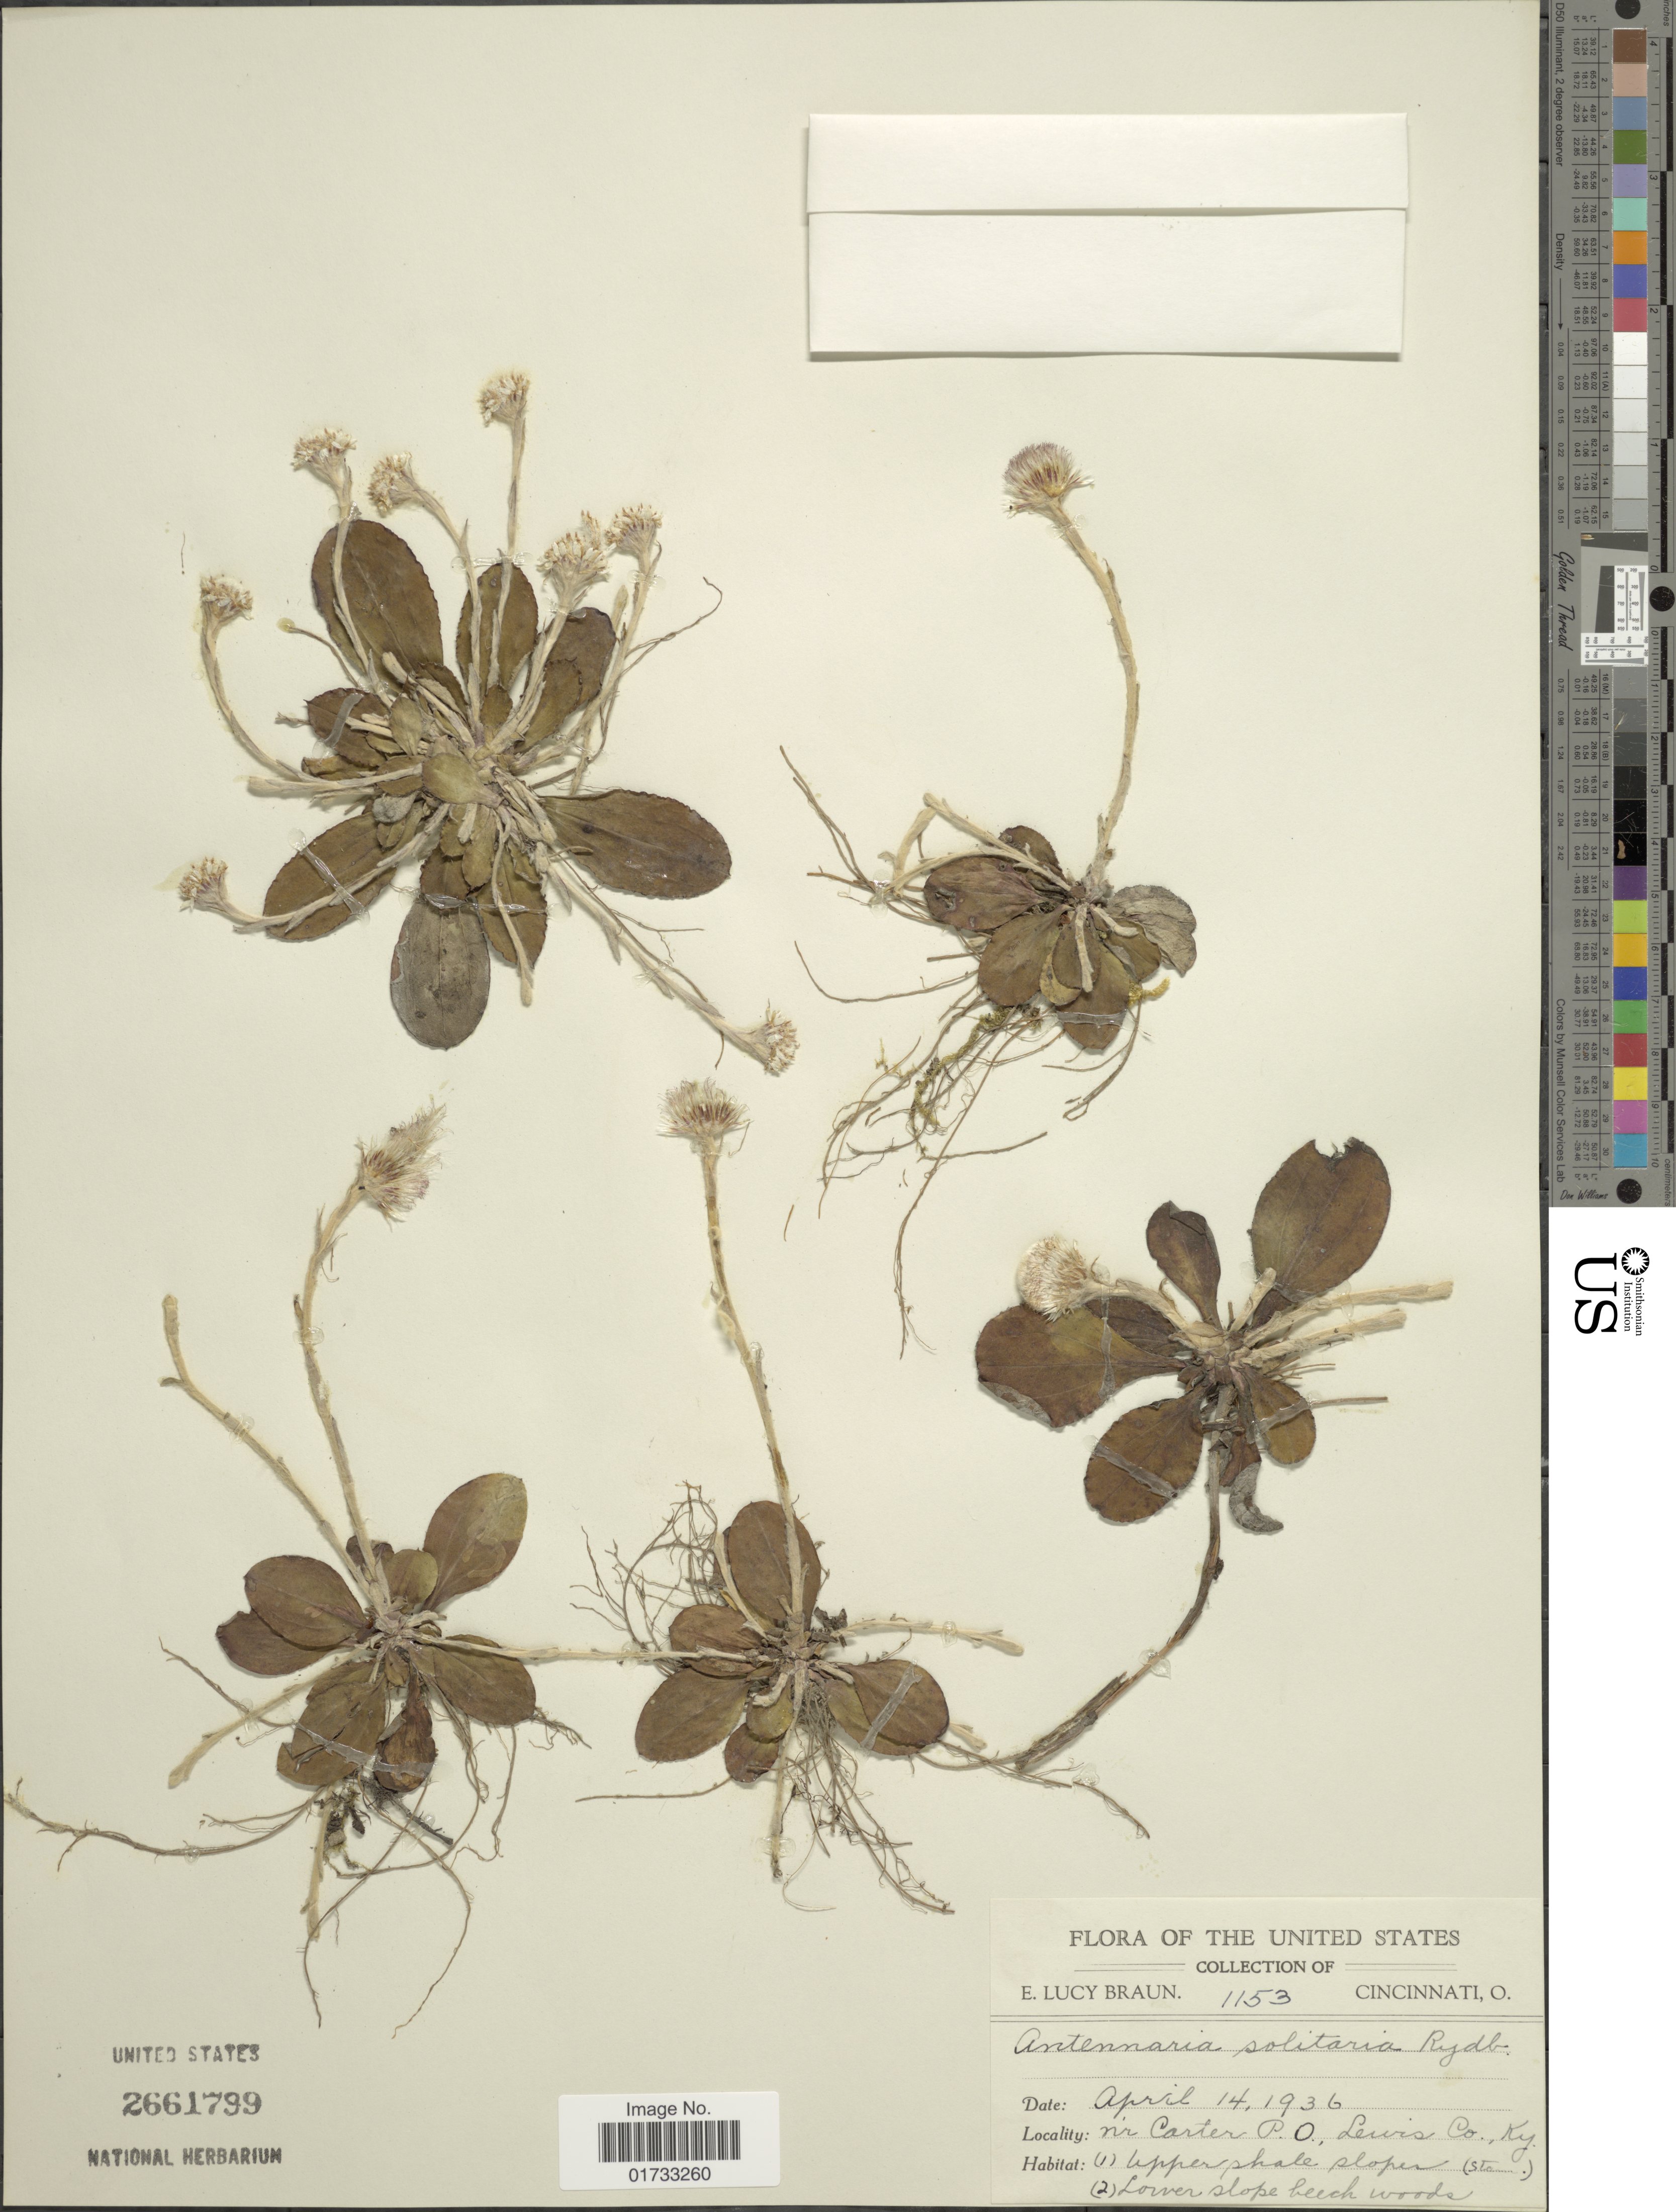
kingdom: Plantae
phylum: Tracheophyta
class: Magnoliopsida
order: Asterales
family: Asteraceae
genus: Antennaria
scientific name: Antennaria solitaria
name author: Rydb.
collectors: E. L. Braun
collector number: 1153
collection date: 1936-04-14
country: United States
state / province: Kentucky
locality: Nr Carter P.O., Lewis Co., upper shale slopes, lower slope beech woods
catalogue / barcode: US 2661799